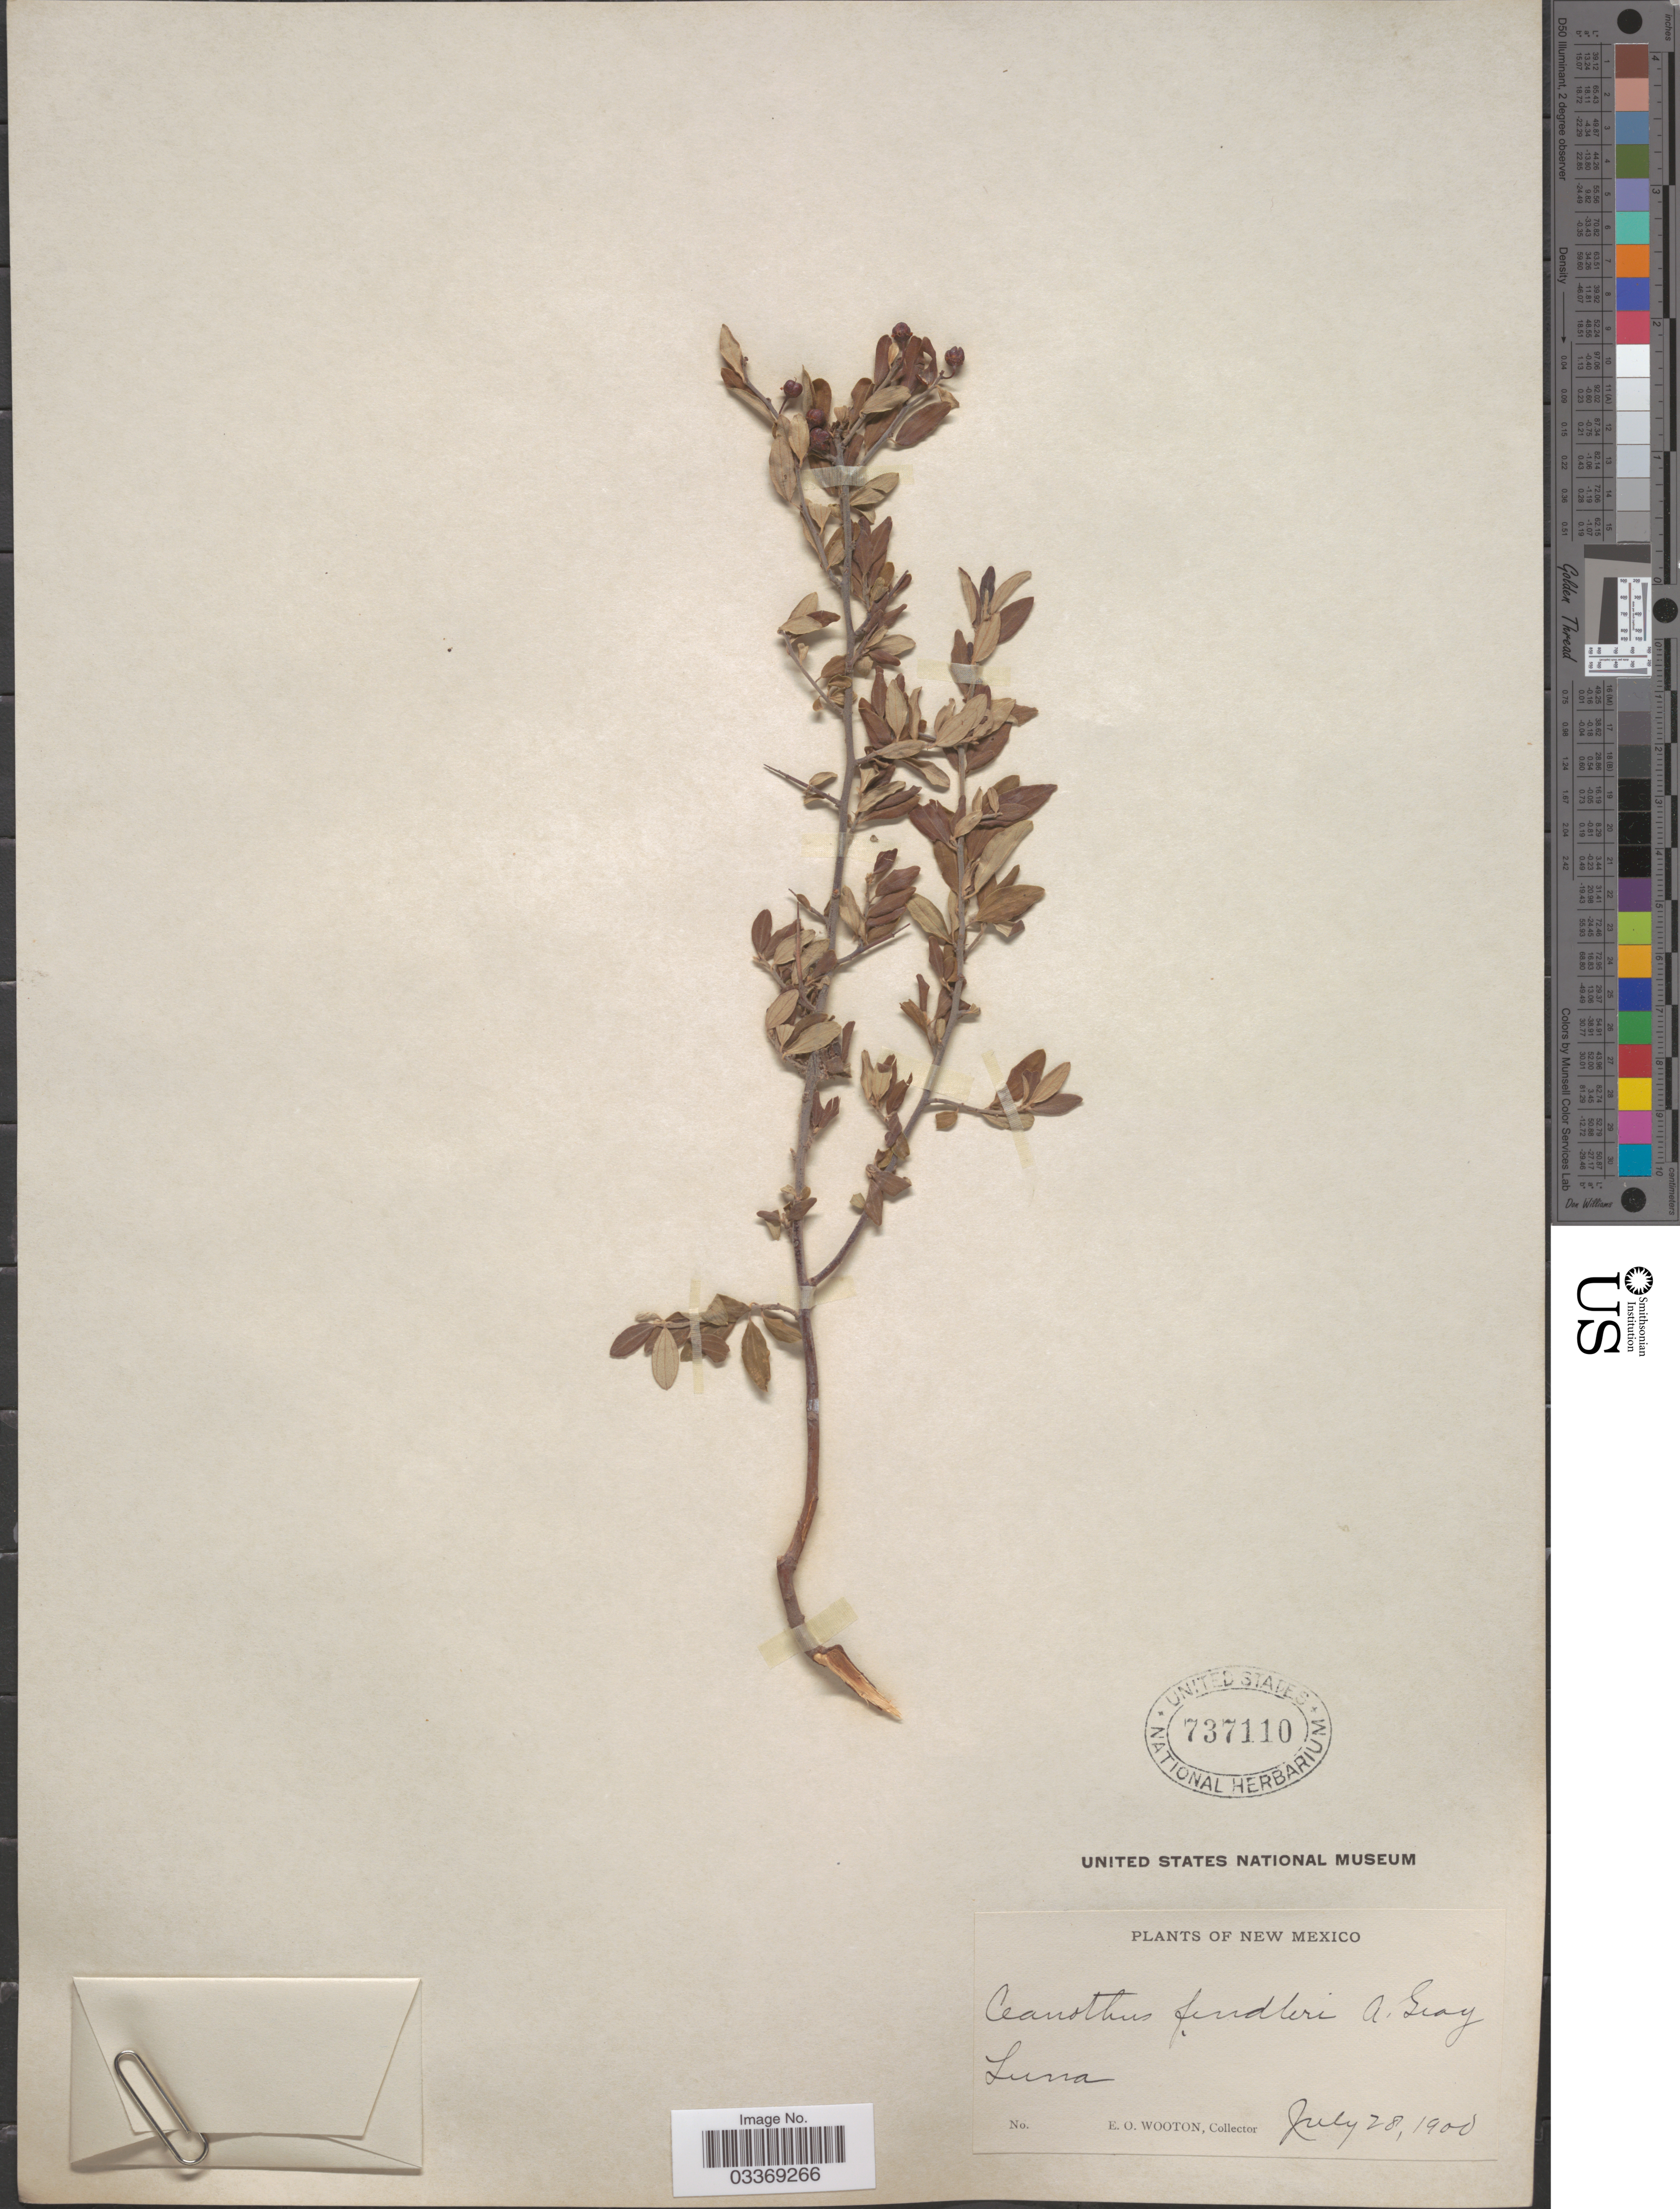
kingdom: Plantae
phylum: Tracheophyta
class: Magnoliopsida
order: Rosales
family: Rhamnaceae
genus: Ceanothus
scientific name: Ceanothus fendleri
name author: A. Gray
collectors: E. O. Wooton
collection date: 1900-07-28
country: United States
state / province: New Mexico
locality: Luna.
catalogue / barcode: US 737110